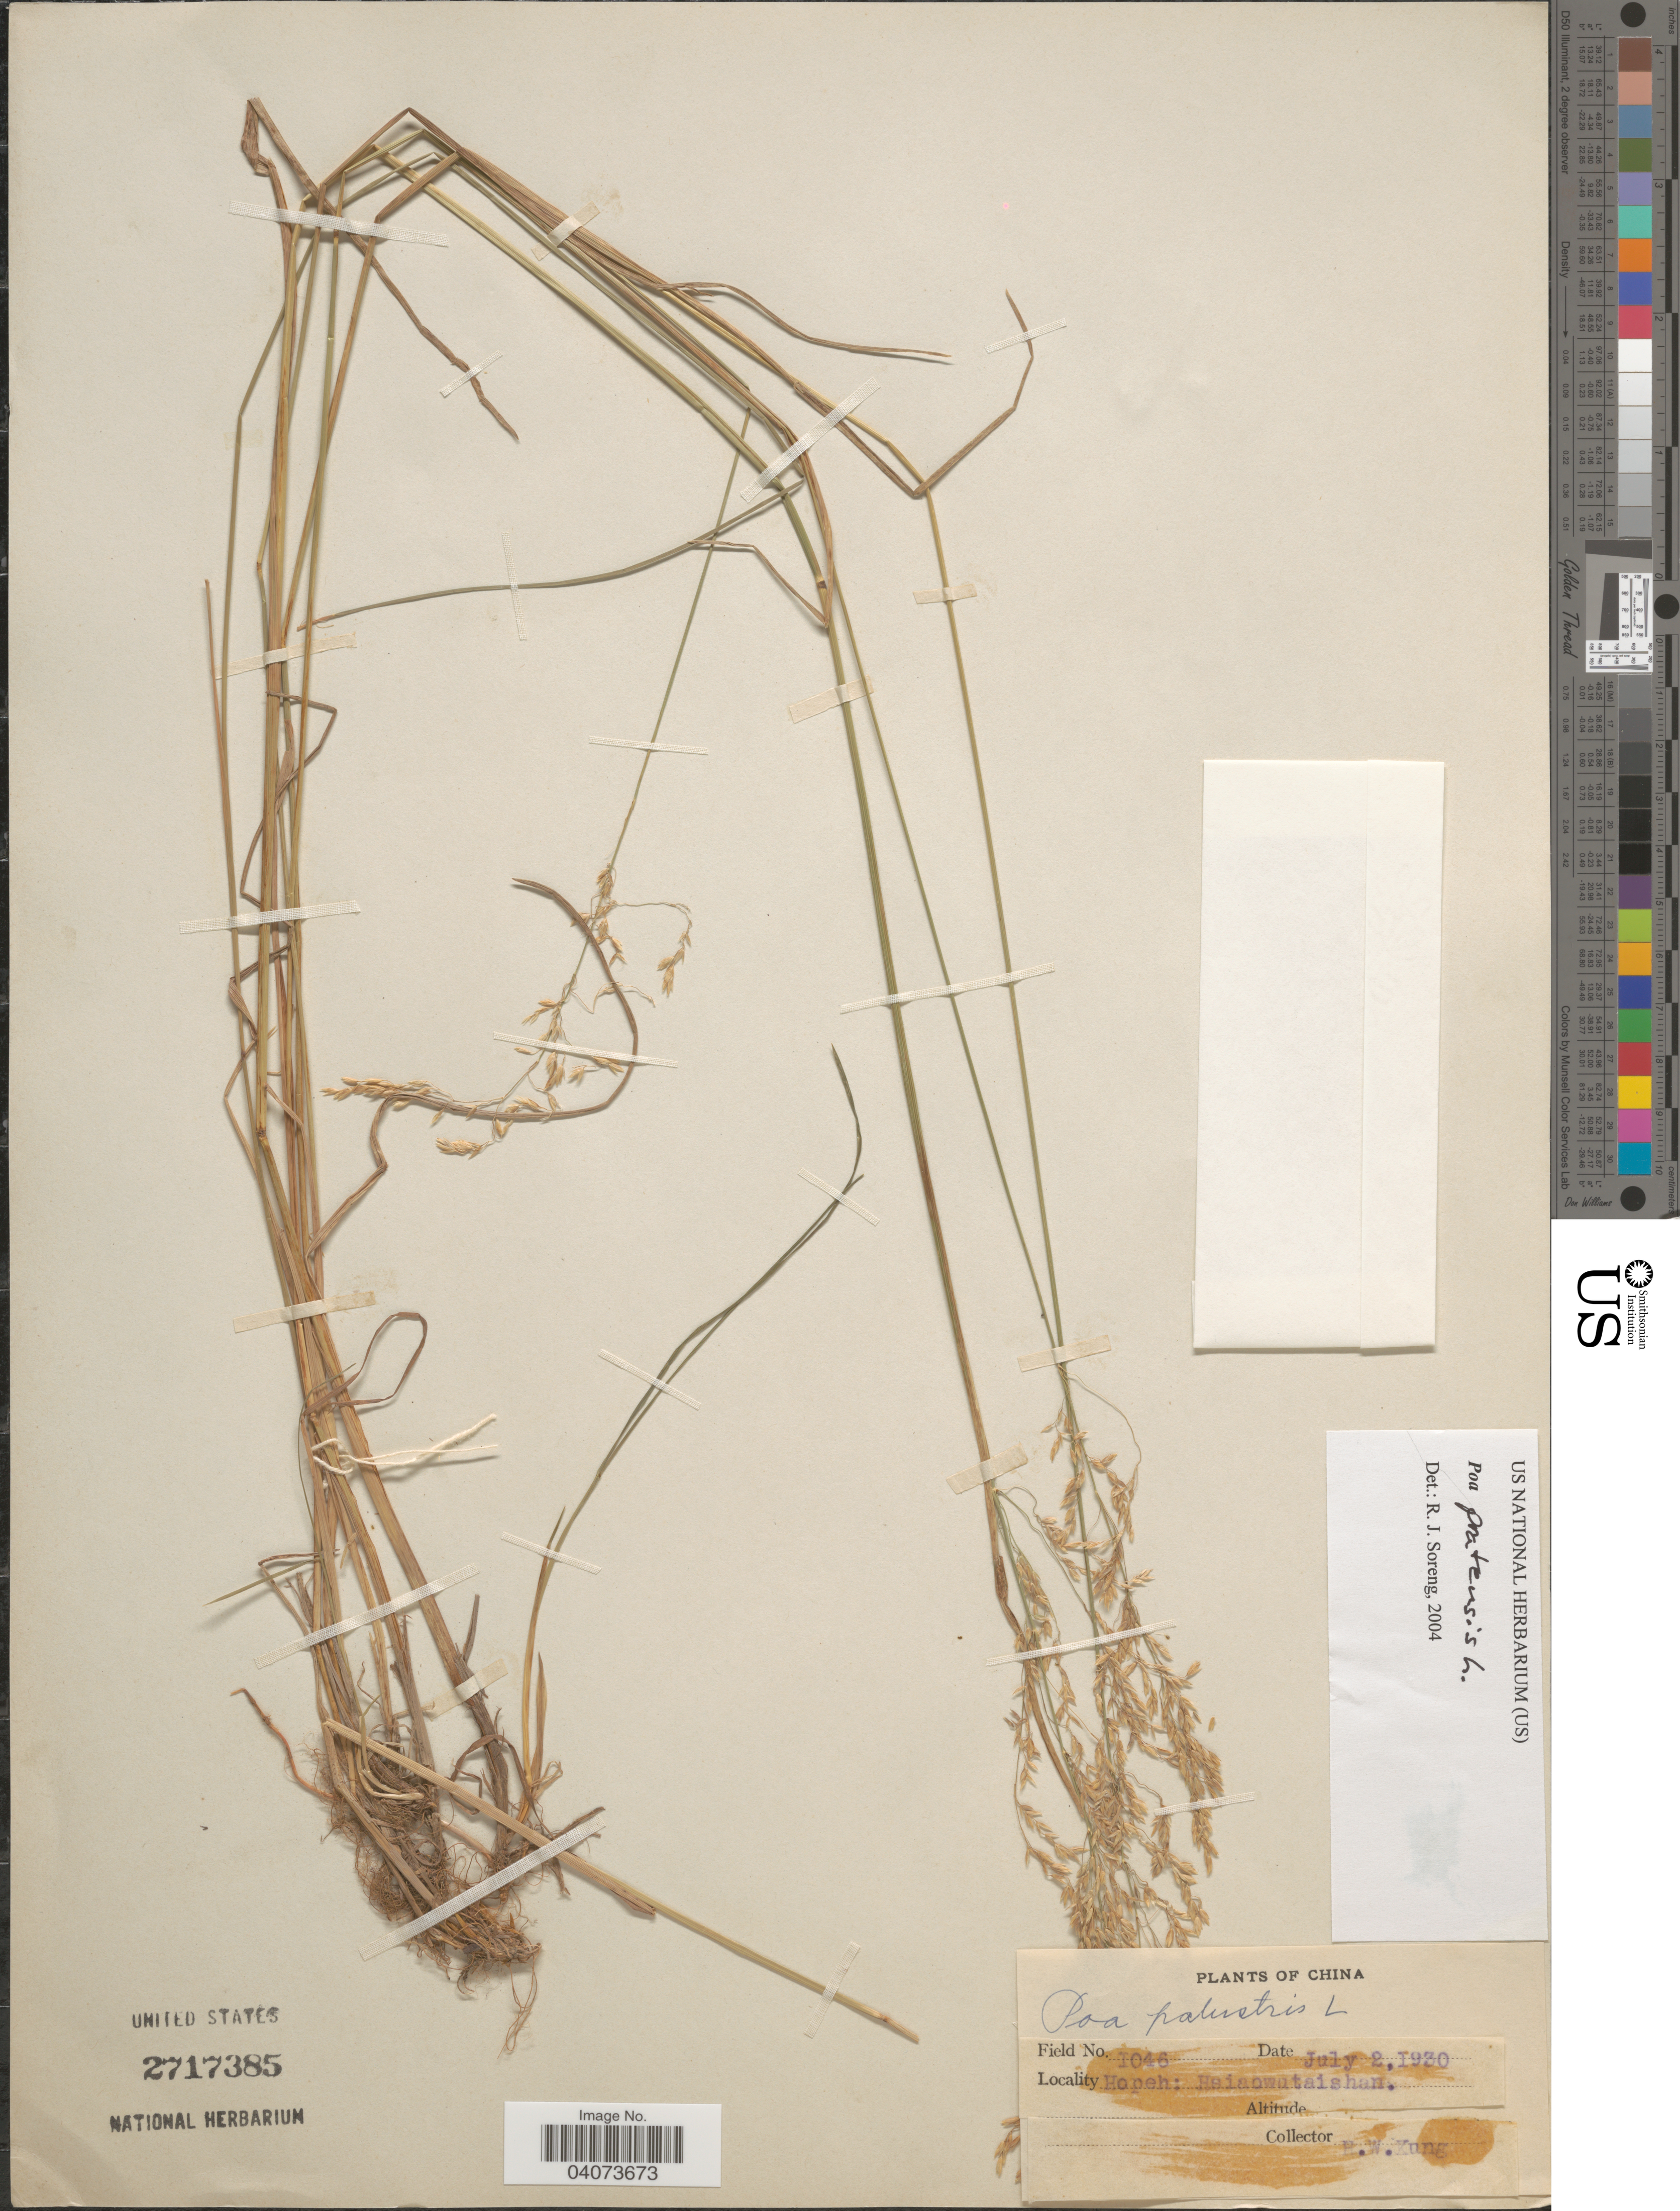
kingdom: Plantae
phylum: Tracheophyta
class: Liliopsida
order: Poales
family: Poaceae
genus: Poa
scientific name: Poa pratensis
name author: L.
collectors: H. Kung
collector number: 1046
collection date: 1930-07-02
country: China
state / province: Hebei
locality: Hopeh: Haiaowutaishan.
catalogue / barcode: US 2717385